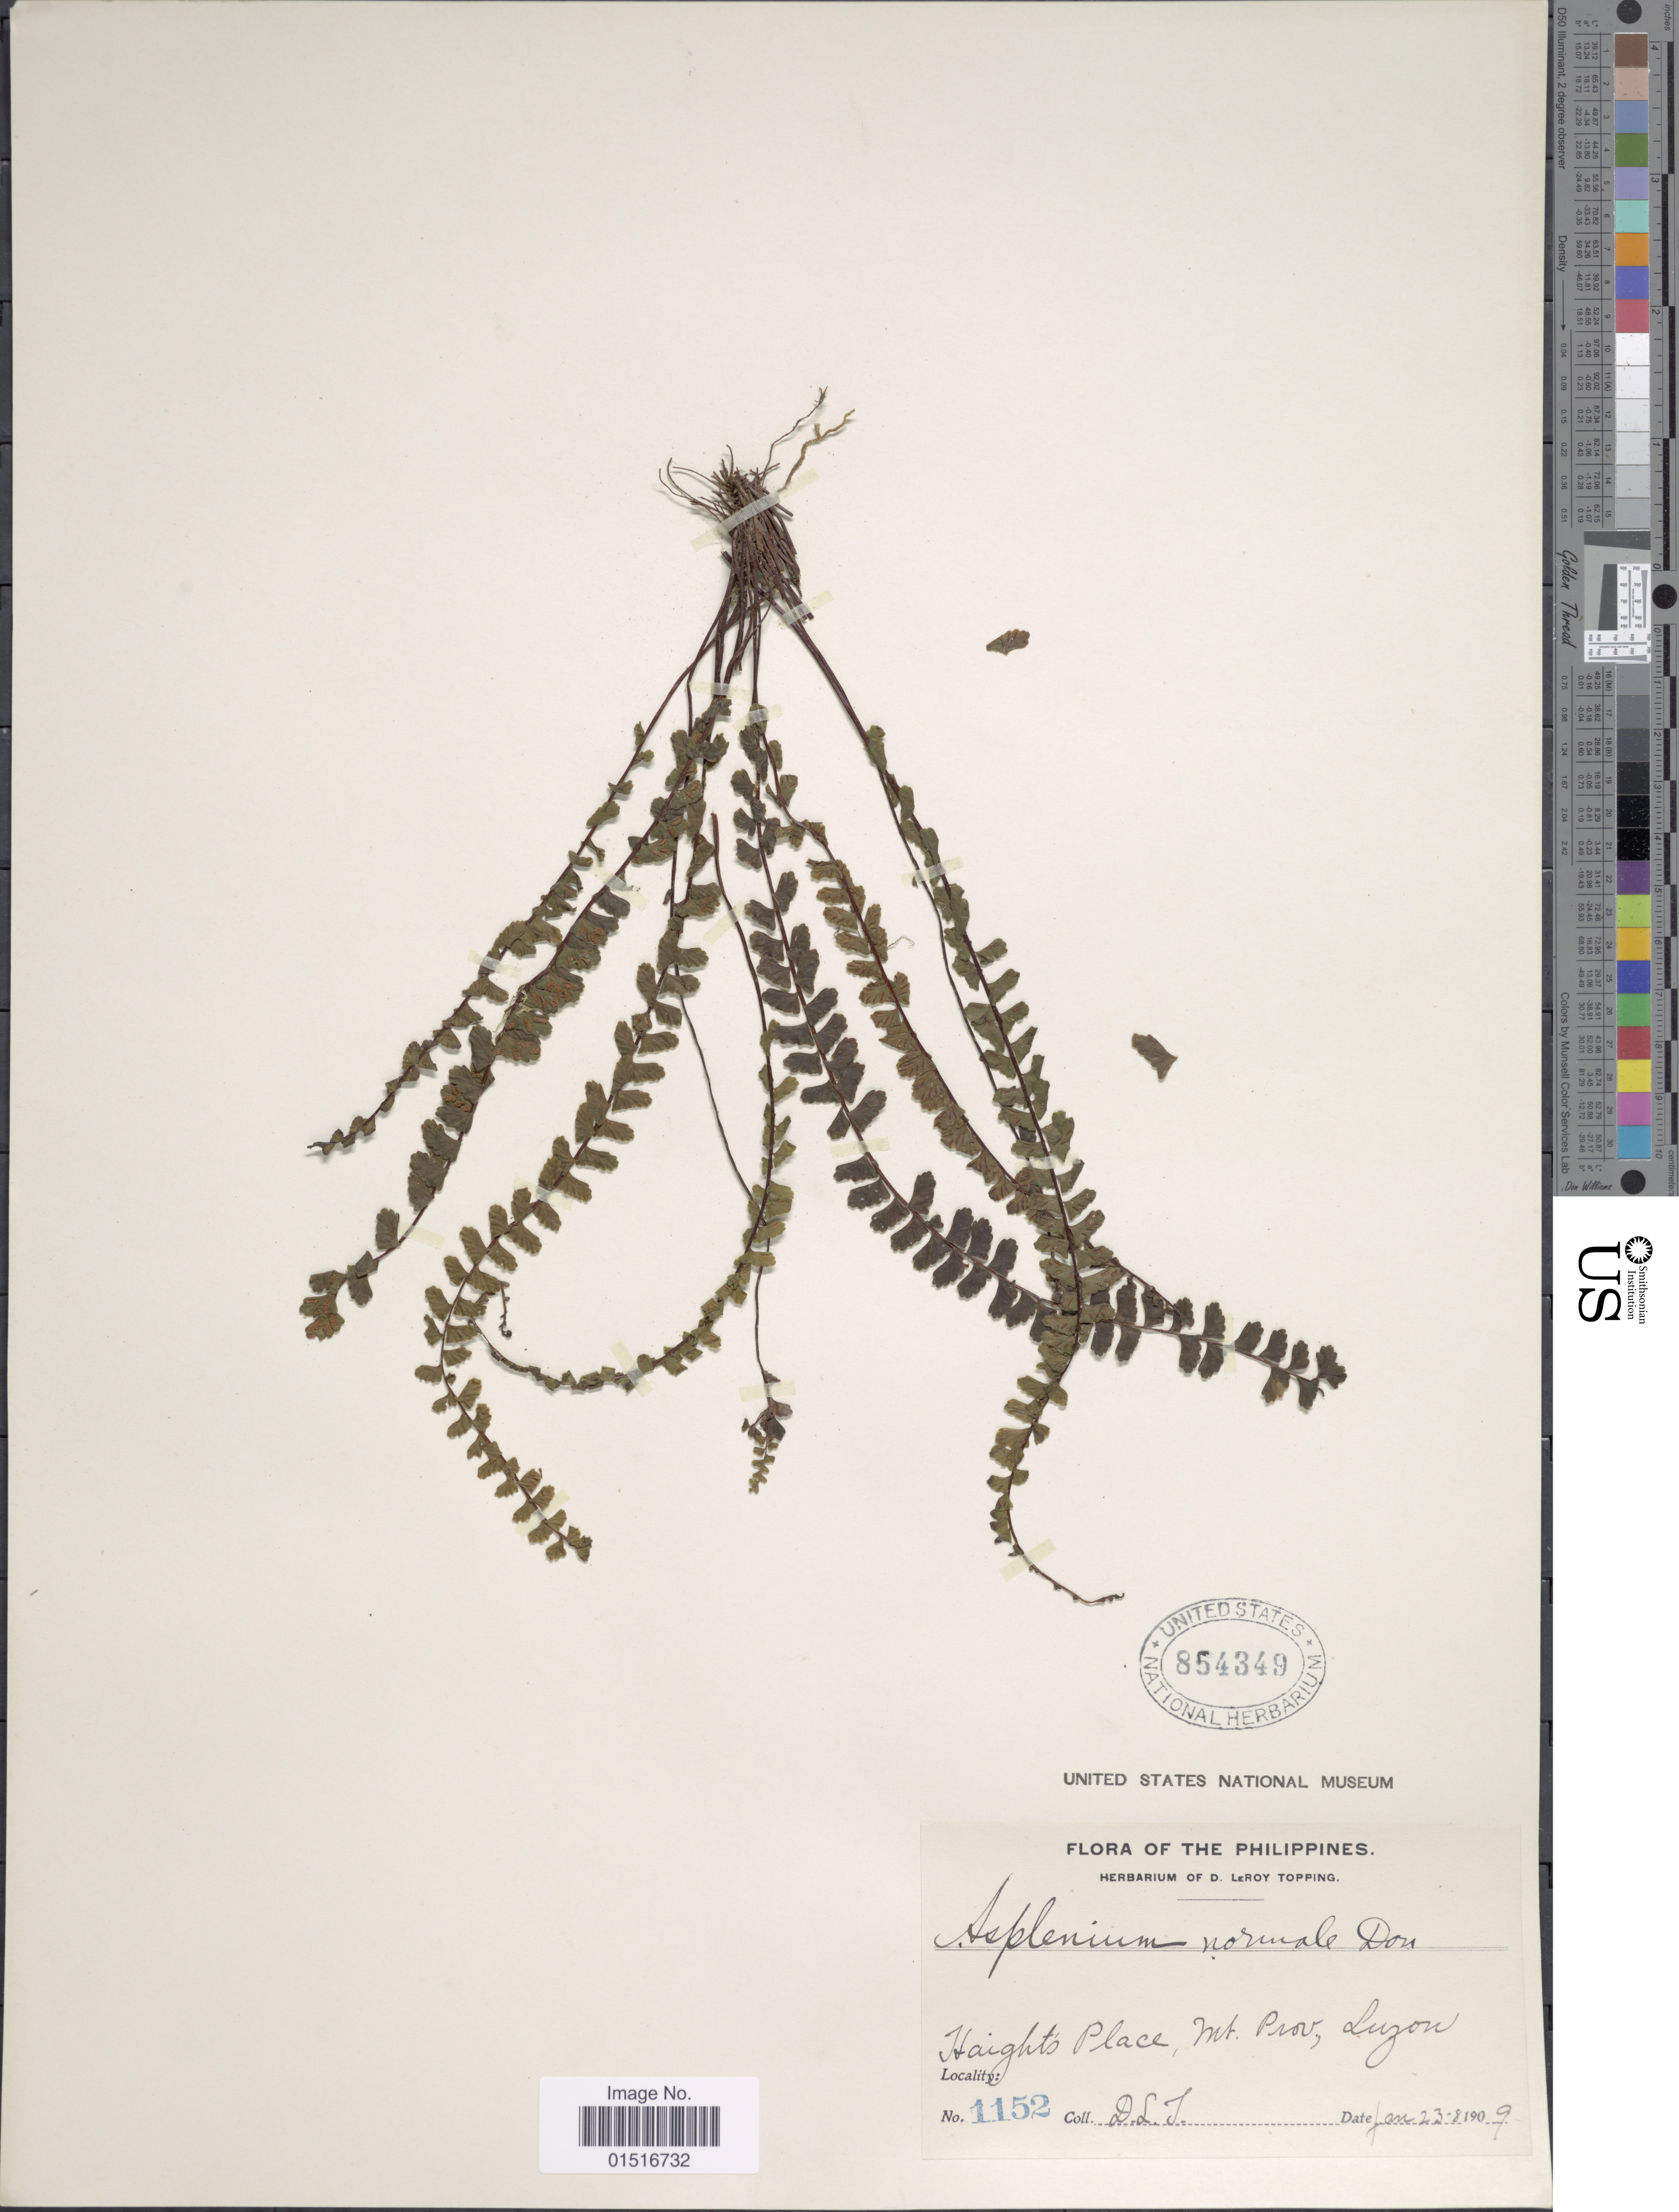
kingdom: Plantae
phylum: Tracheophyta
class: Polypodiopsida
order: Polypodiales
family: Aspleniaceae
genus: Asplenium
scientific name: Asplenium normale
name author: D. Don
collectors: D. L. Topping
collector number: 1152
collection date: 1909-01-08/1909-01-28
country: Philippines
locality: Haights Place, Mt. Prov. Luzon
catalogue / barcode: US 854349